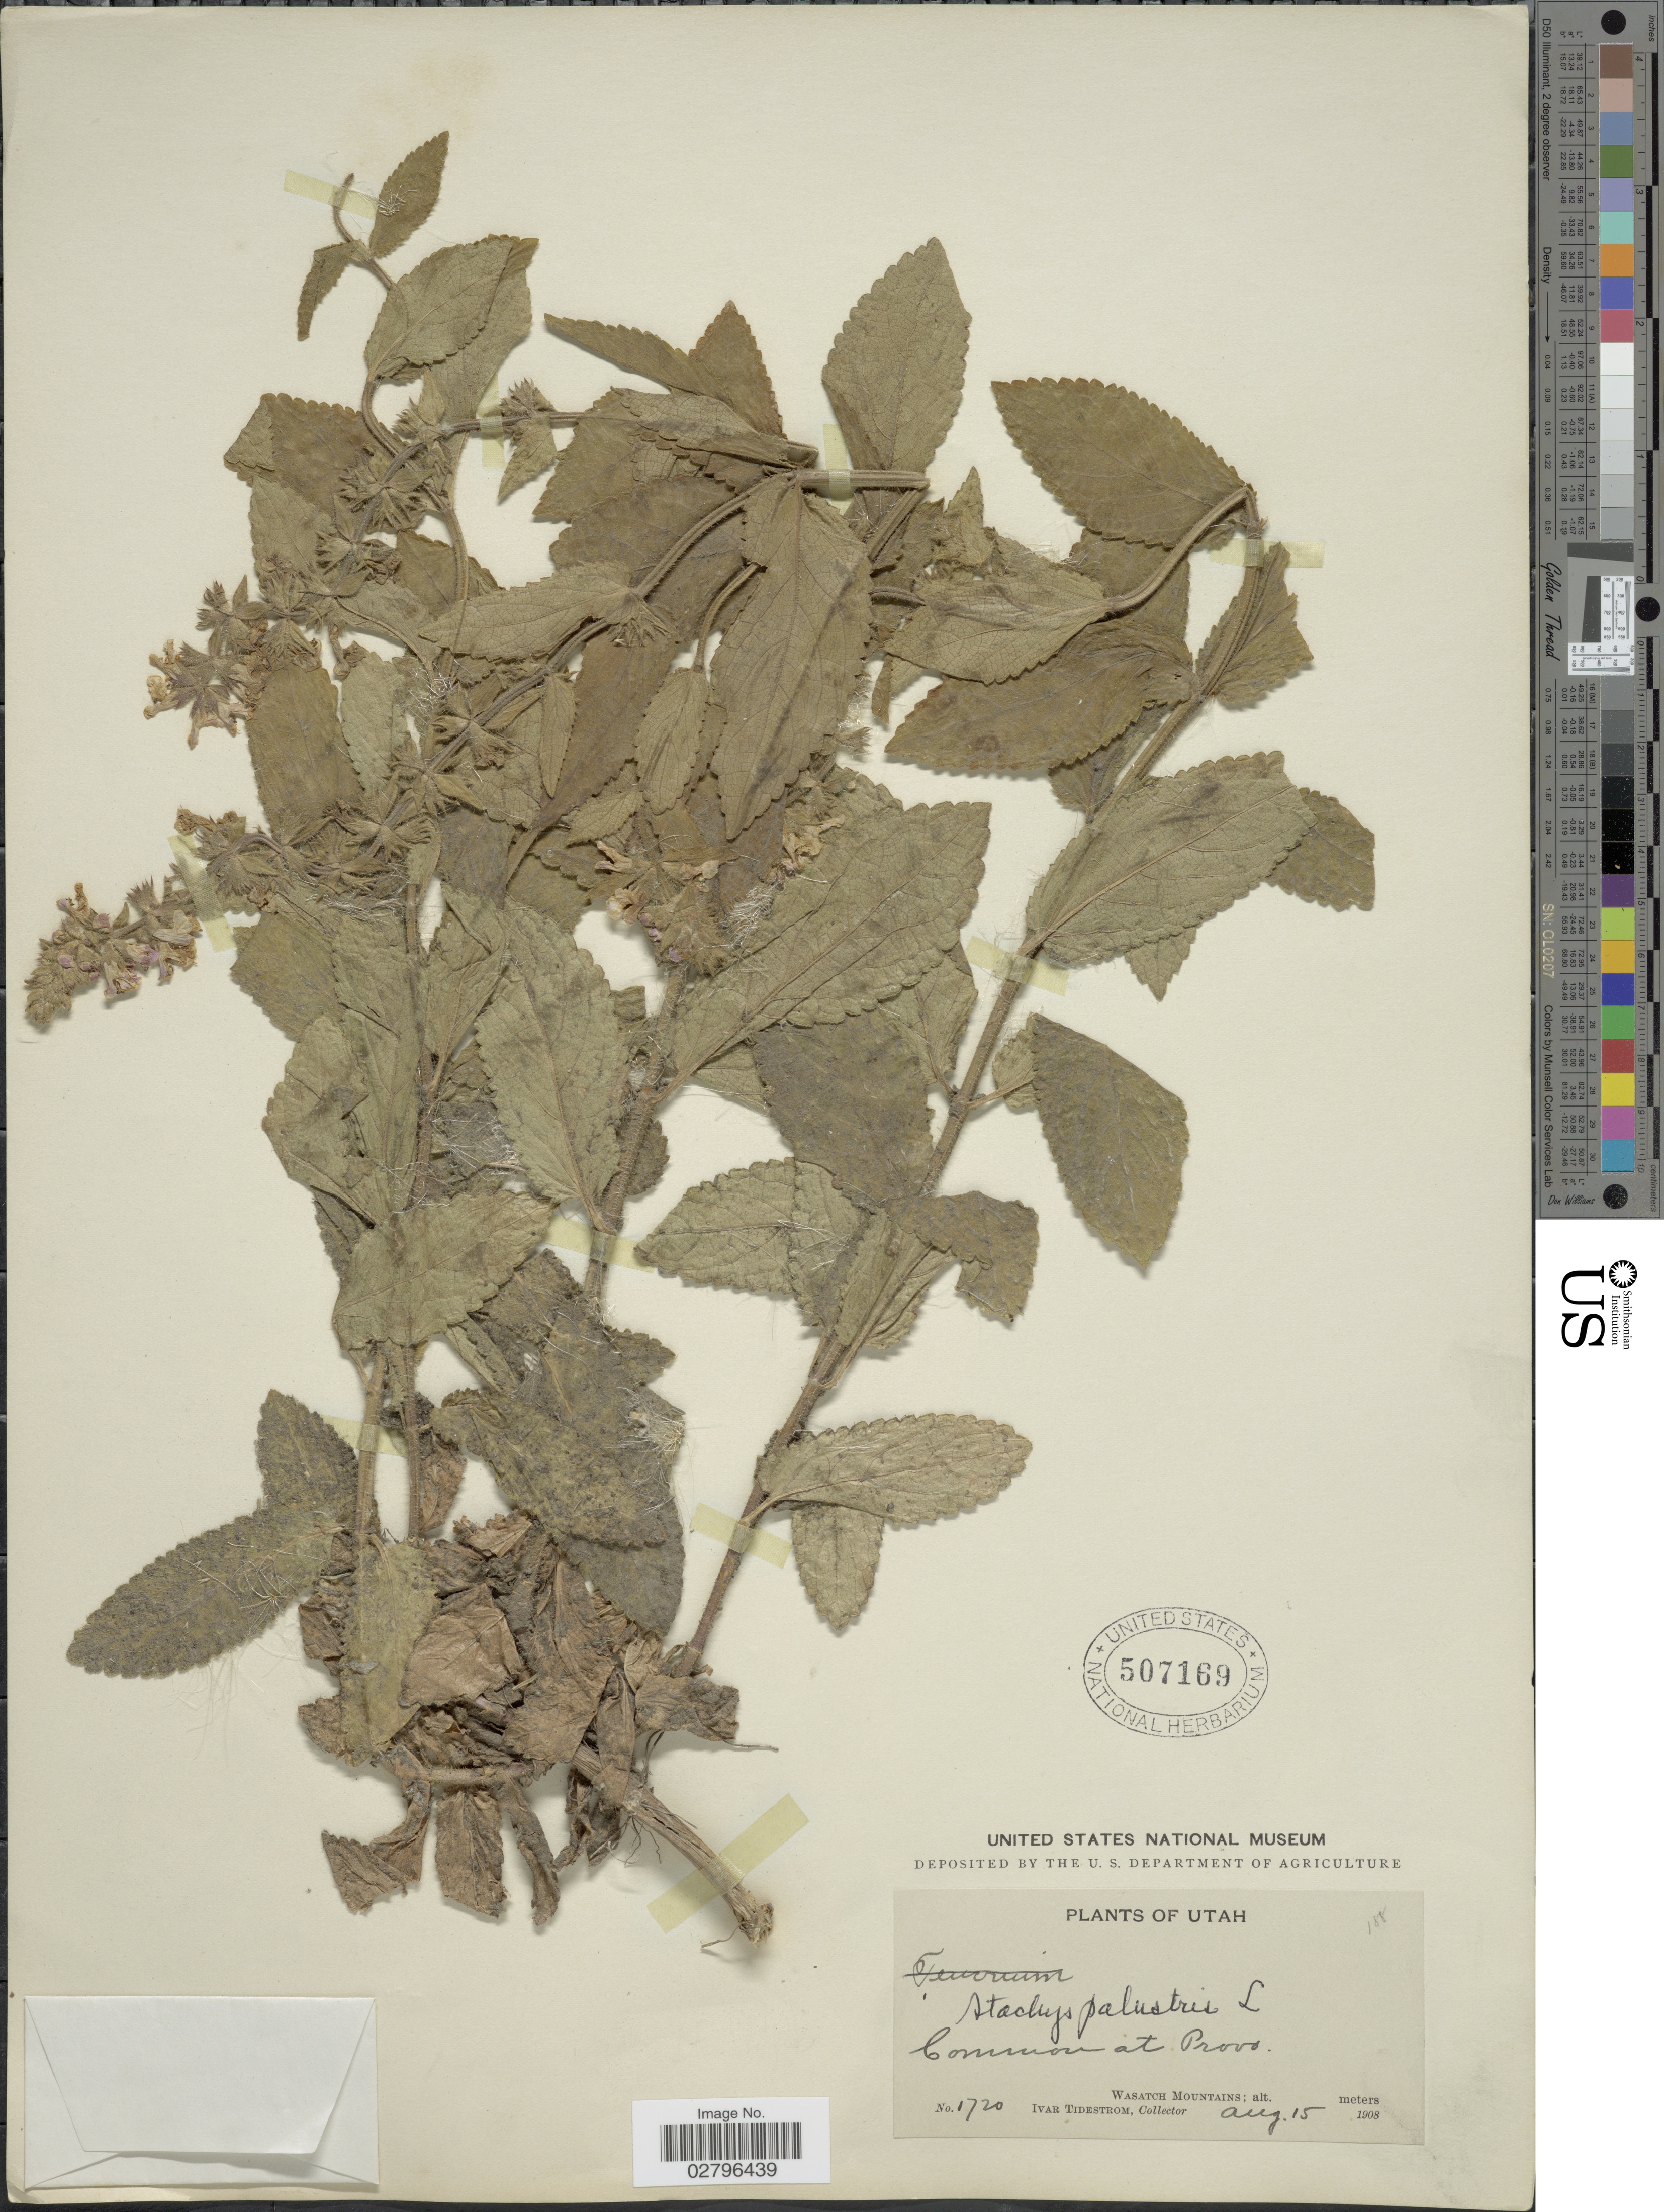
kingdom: Plantae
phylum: Tracheophyta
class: Magnoliopsida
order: Lamiales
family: Lamiaceae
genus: Stachys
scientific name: Stachys palustris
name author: L.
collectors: I. F. Tidestrom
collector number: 1720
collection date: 1908-08-15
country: United States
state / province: Utah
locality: Common at Provo. Wasatch Mountains.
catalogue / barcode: US 507169